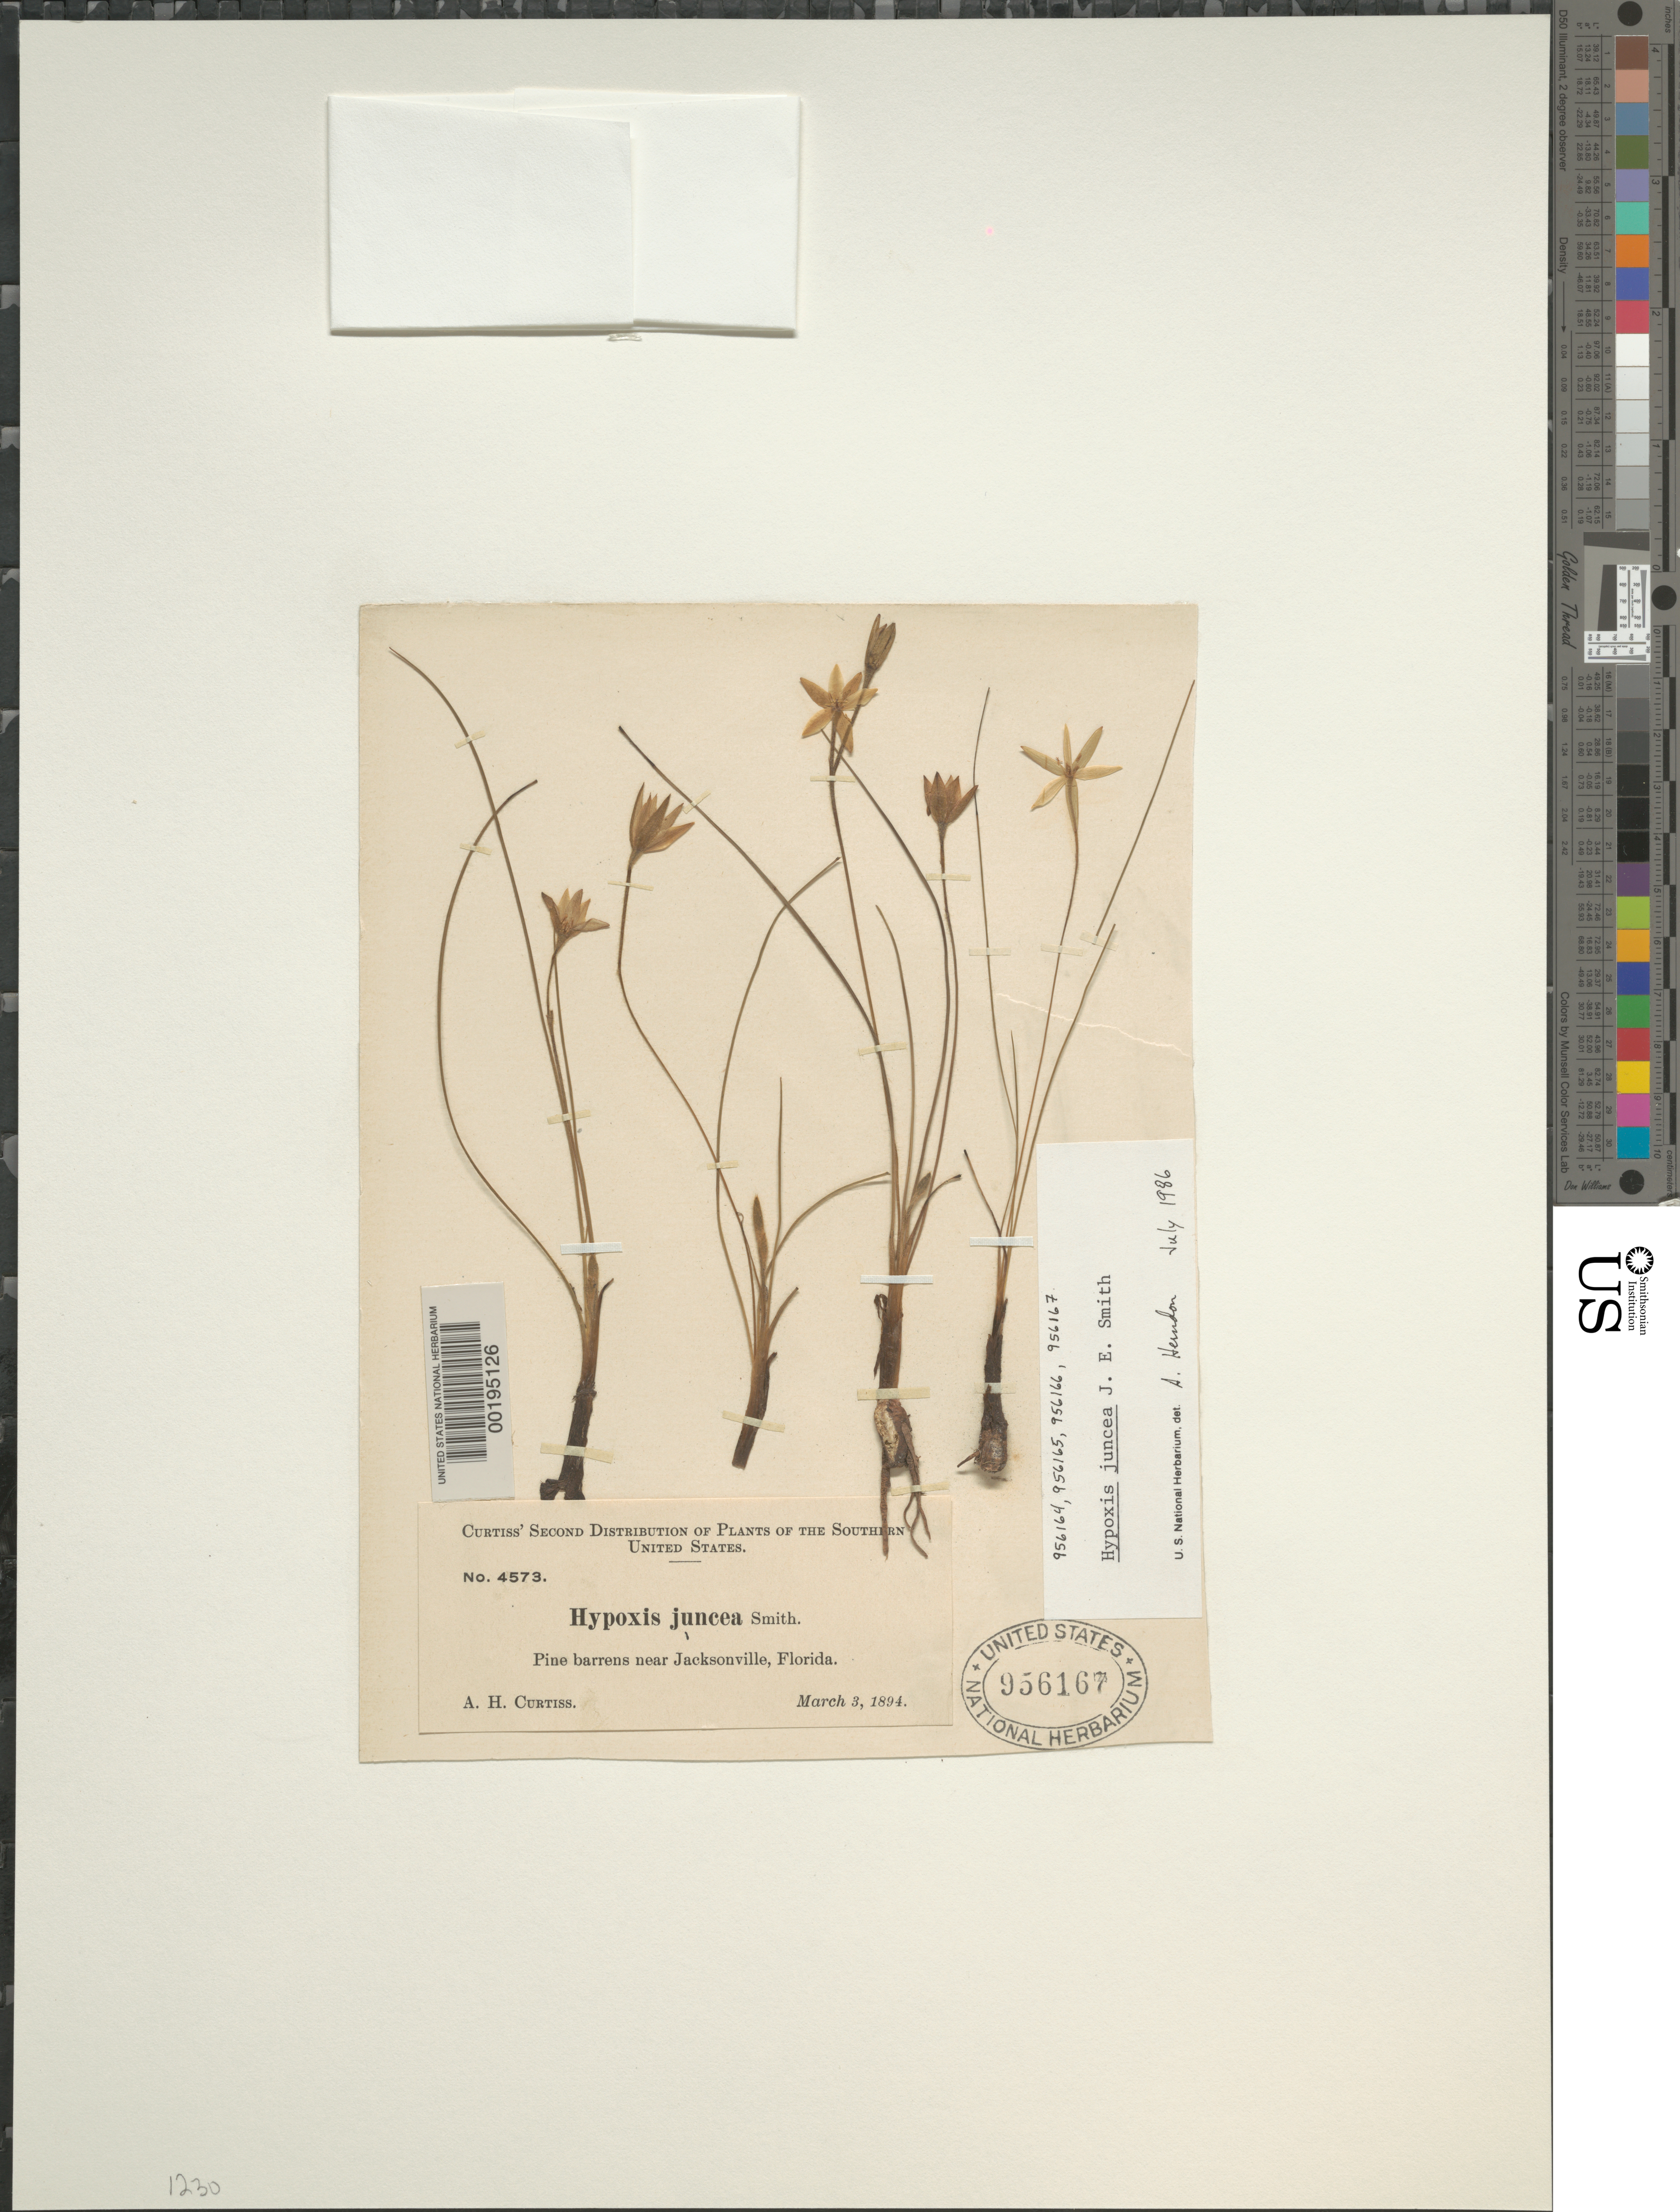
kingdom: Plantae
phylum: Tracheophyta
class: Liliopsida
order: Asparagales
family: Hypoxidaceae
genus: Hypoxis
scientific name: Hypoxis juncea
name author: Small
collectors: A. H. Curtiss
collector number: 4573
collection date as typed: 03 Mar 1894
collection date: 1894-03-03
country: United States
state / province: Florida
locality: Near jacksonville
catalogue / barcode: US 956167